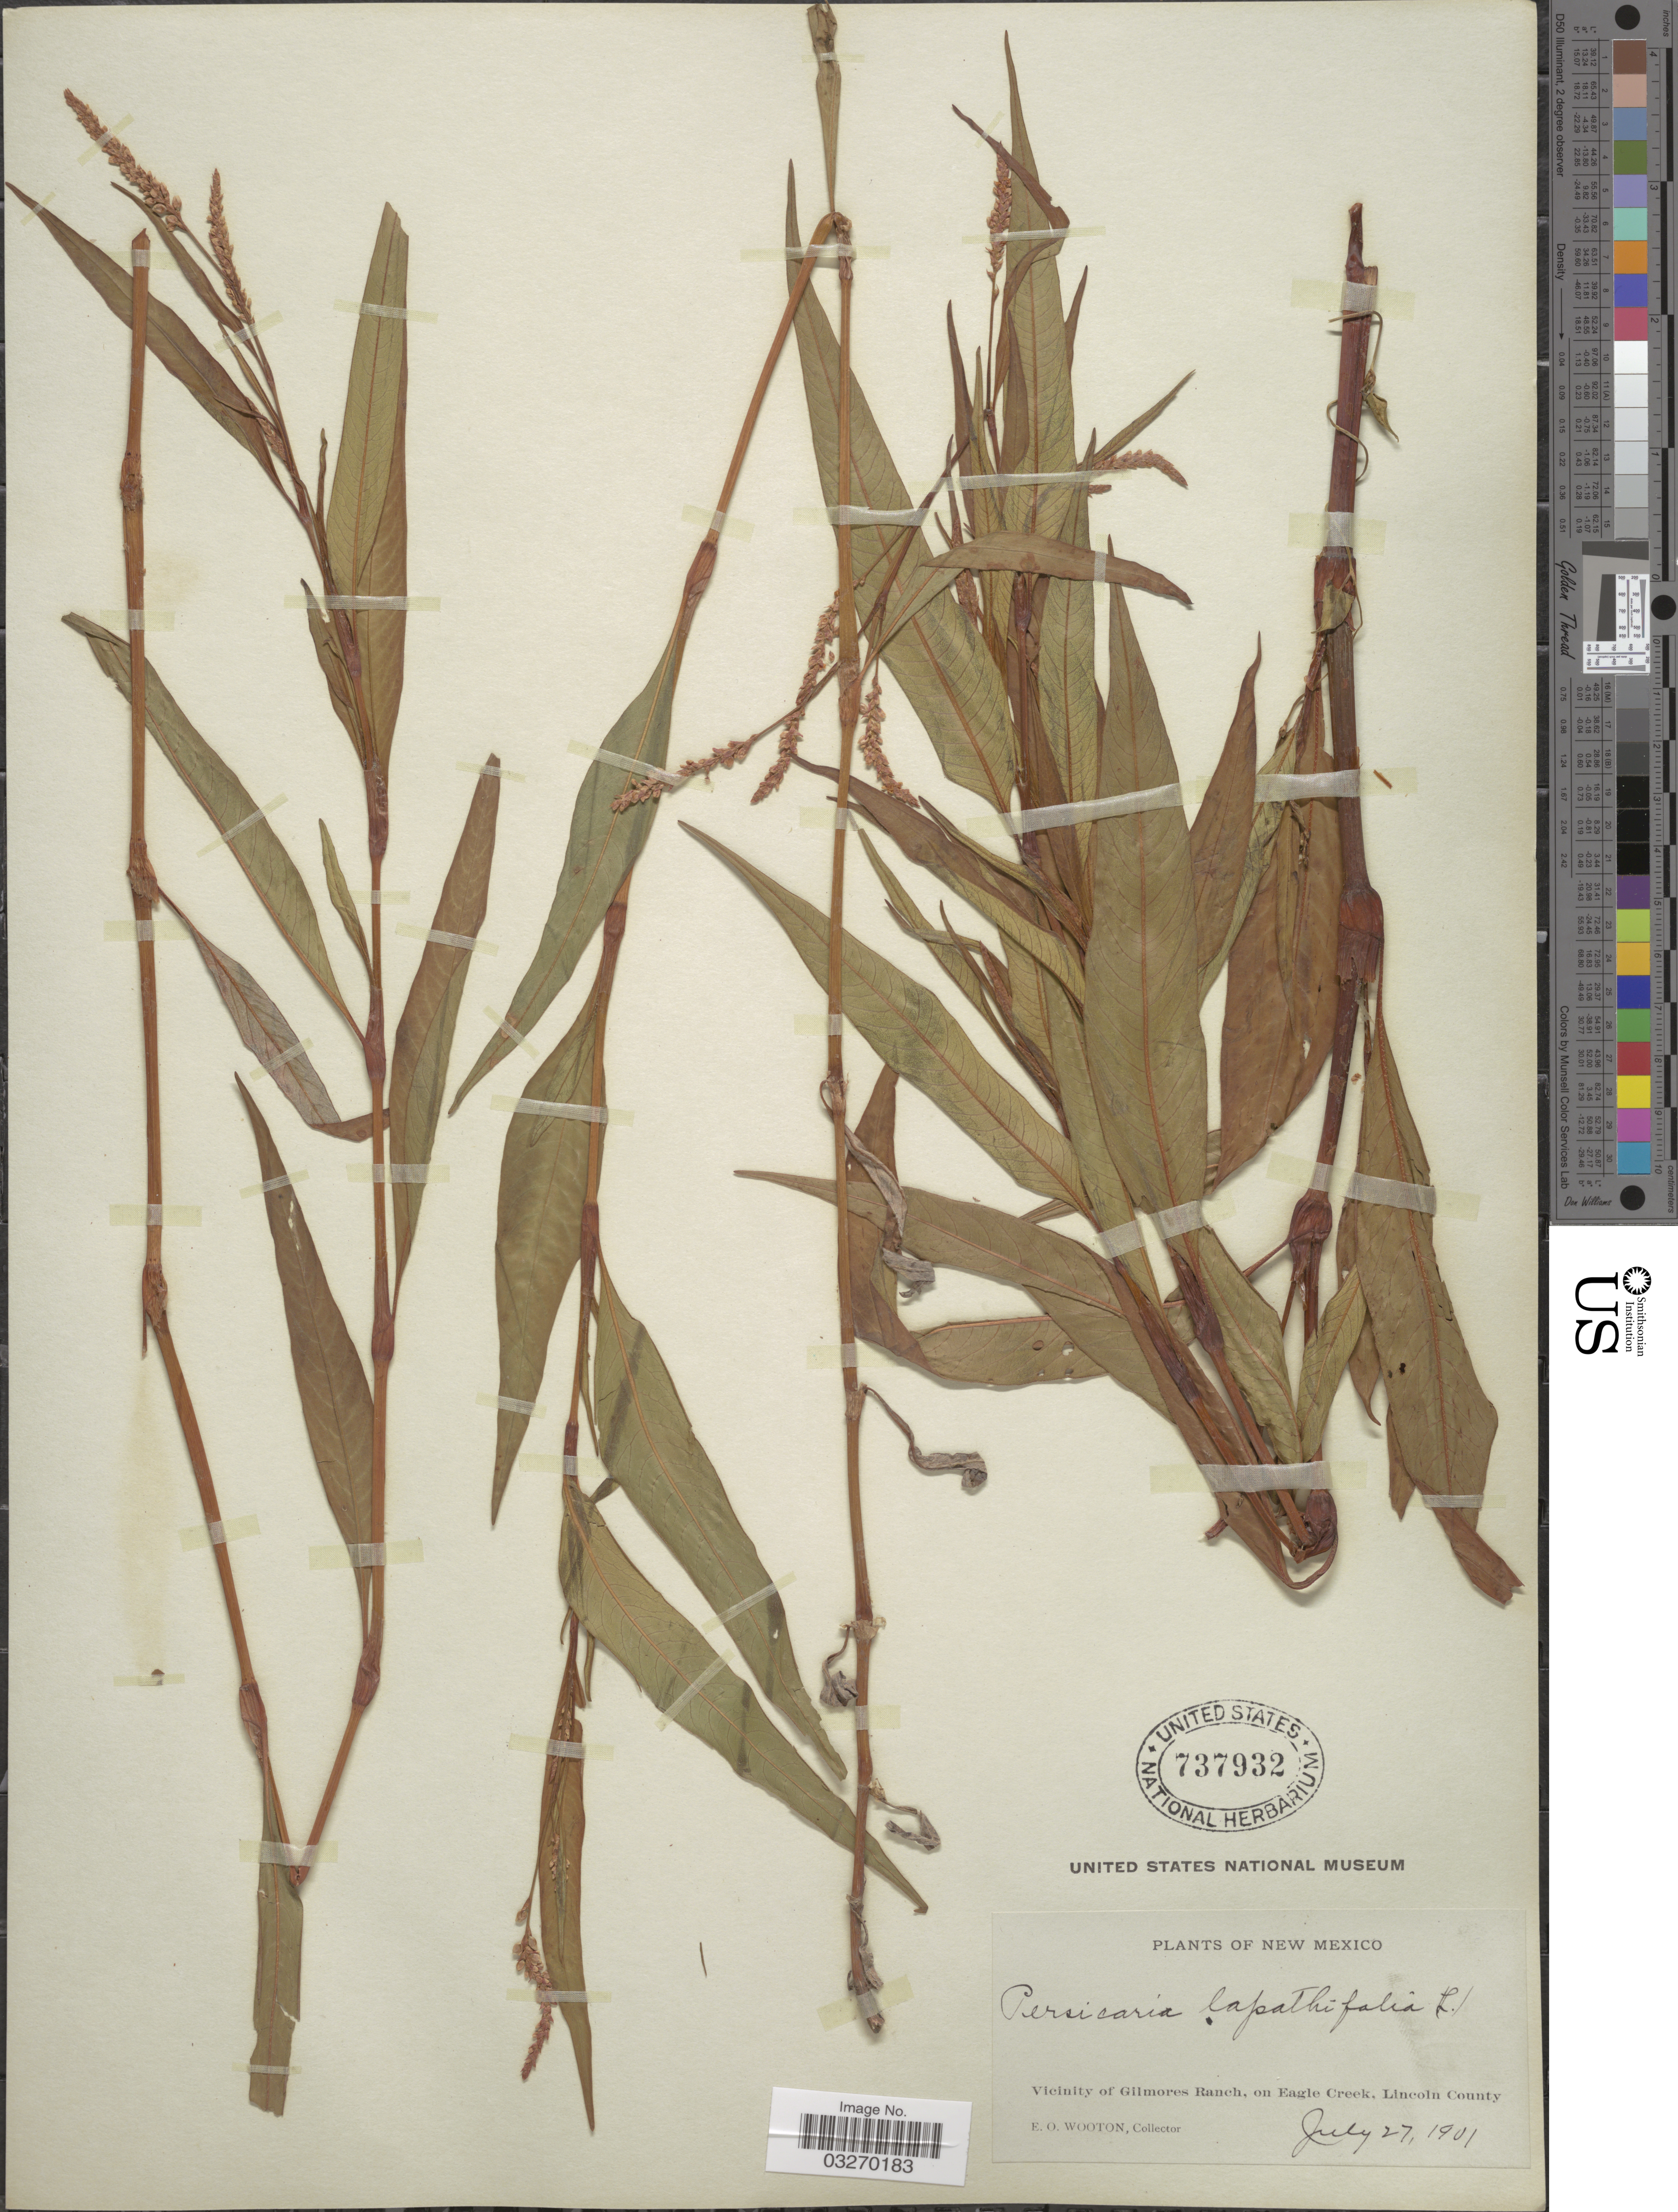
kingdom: Plantae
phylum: Tracheophyta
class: Magnoliopsida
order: Caryophyllales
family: Polygonaceae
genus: Persicaria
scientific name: Persicaria lapathifolia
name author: (L.) Delarbre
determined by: Atha, D. E.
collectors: E. O. Wooton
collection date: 1901-07-27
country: United States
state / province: New Mexico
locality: Vicinity of Gilmores Ranch, on Eagle Creek, Lincoln County.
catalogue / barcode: US 737932